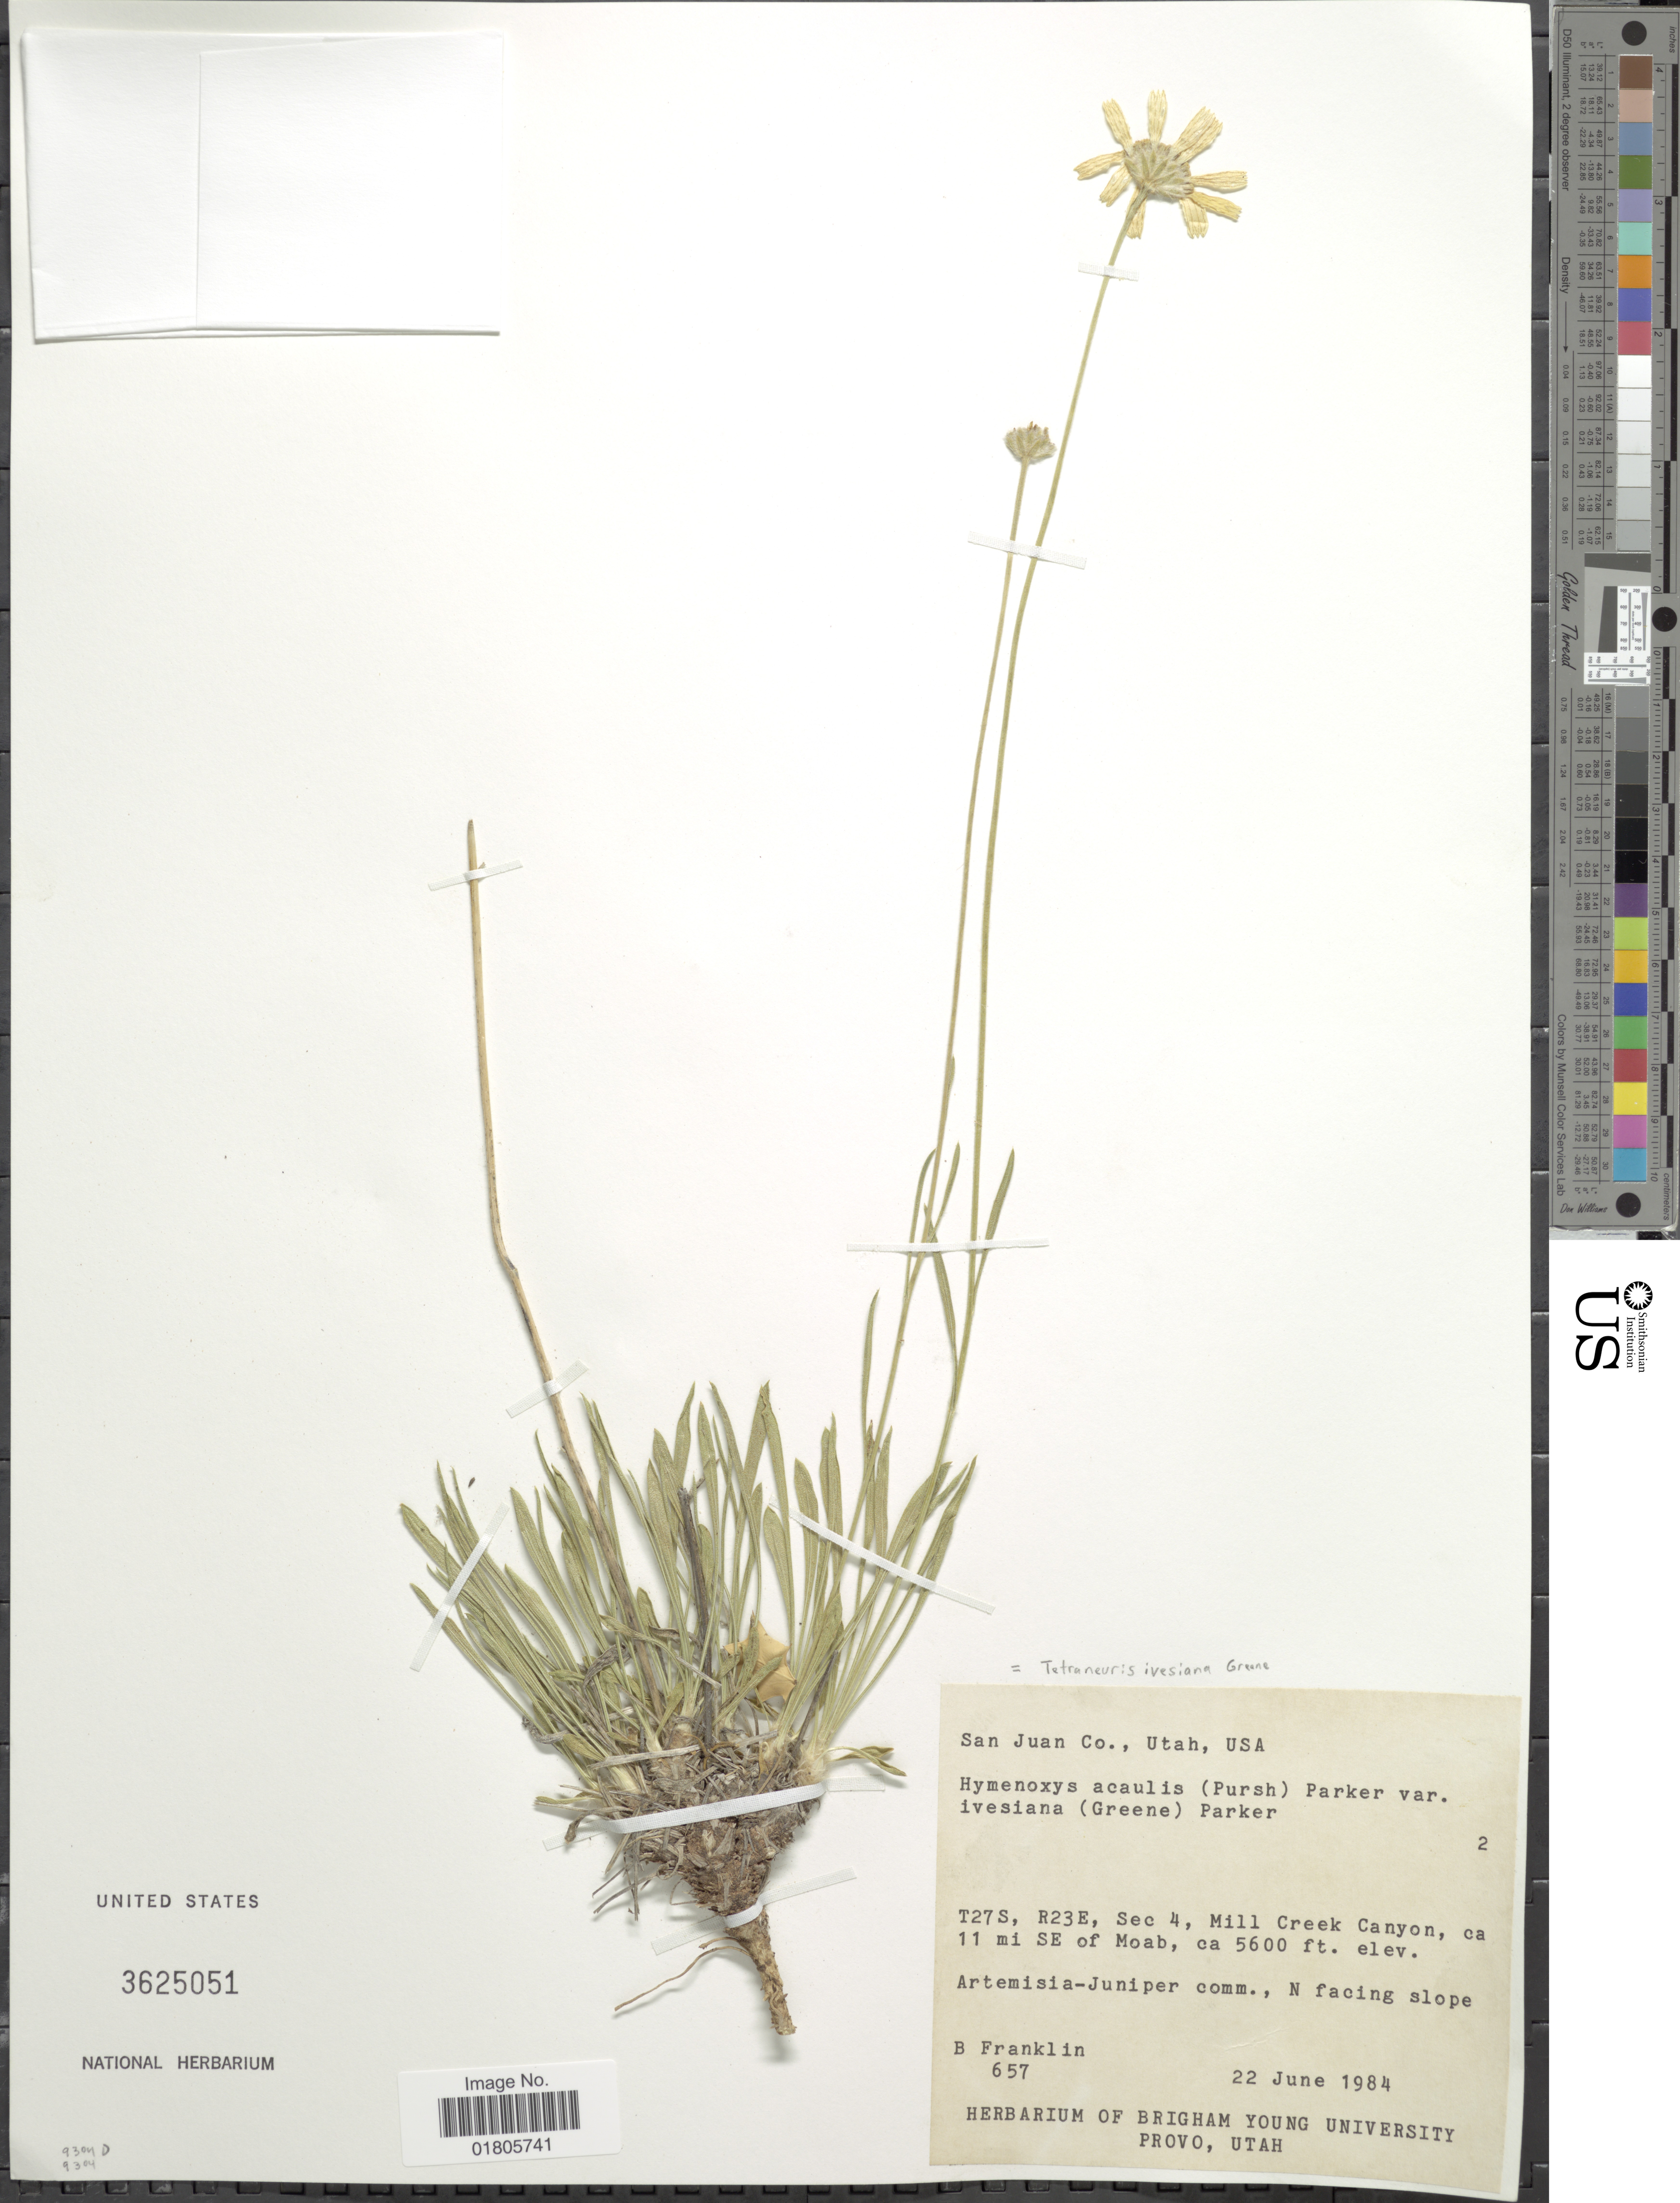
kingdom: Plantae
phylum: Tracheophyta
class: Magnoliopsida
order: Asterales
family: Asteraceae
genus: Tetraneuris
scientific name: Tetraneuris ivesiana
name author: Greene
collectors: B. Franklin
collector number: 657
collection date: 1984-06-22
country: United States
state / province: Utah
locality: San Juan Co. T27S, R23E, Sec 4, Mill Creek Canyon, ca. 11 mi SE of Moab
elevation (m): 1707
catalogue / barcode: US 3625051